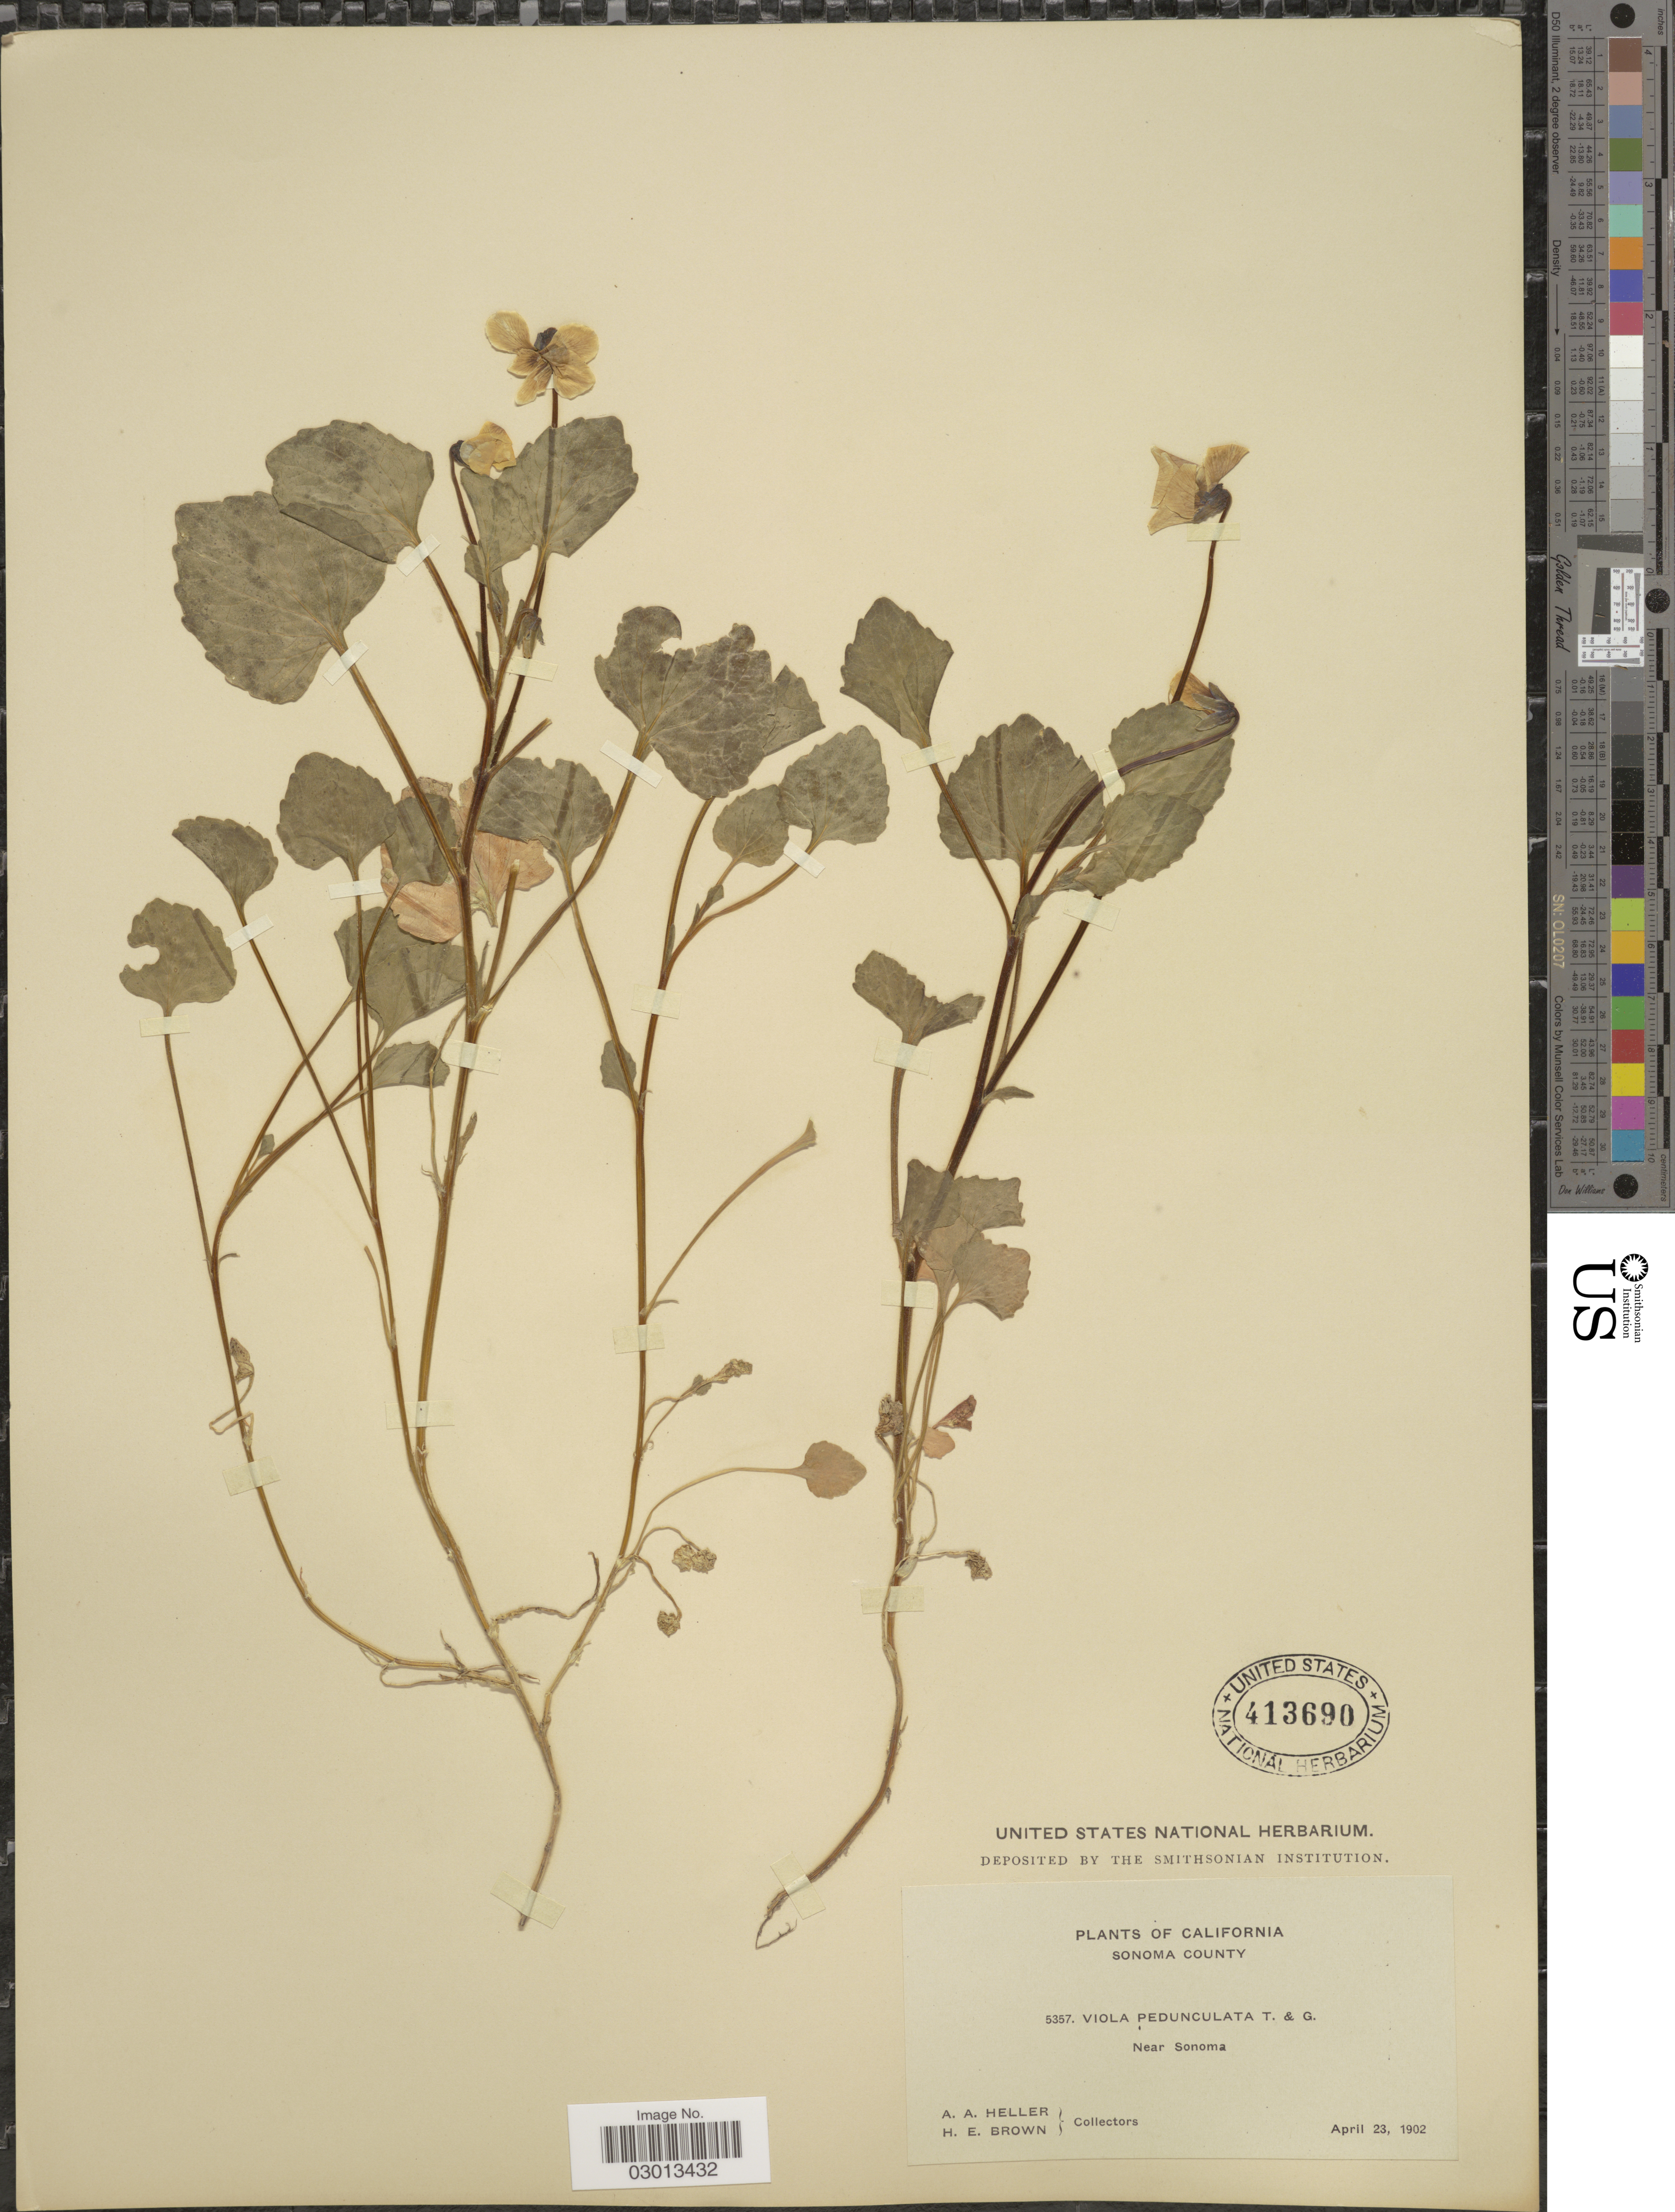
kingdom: Plantae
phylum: Tracheophyta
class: Magnoliopsida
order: Malpighiales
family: Violaceae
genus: Viola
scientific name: Viola pedunculata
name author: Torr. & A. Gray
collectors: A. A. Heller & H. E. Brown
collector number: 5357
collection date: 1902-04-23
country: United States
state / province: California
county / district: Sonoma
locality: Sonoma County. Near Sonoma.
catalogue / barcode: US 413690